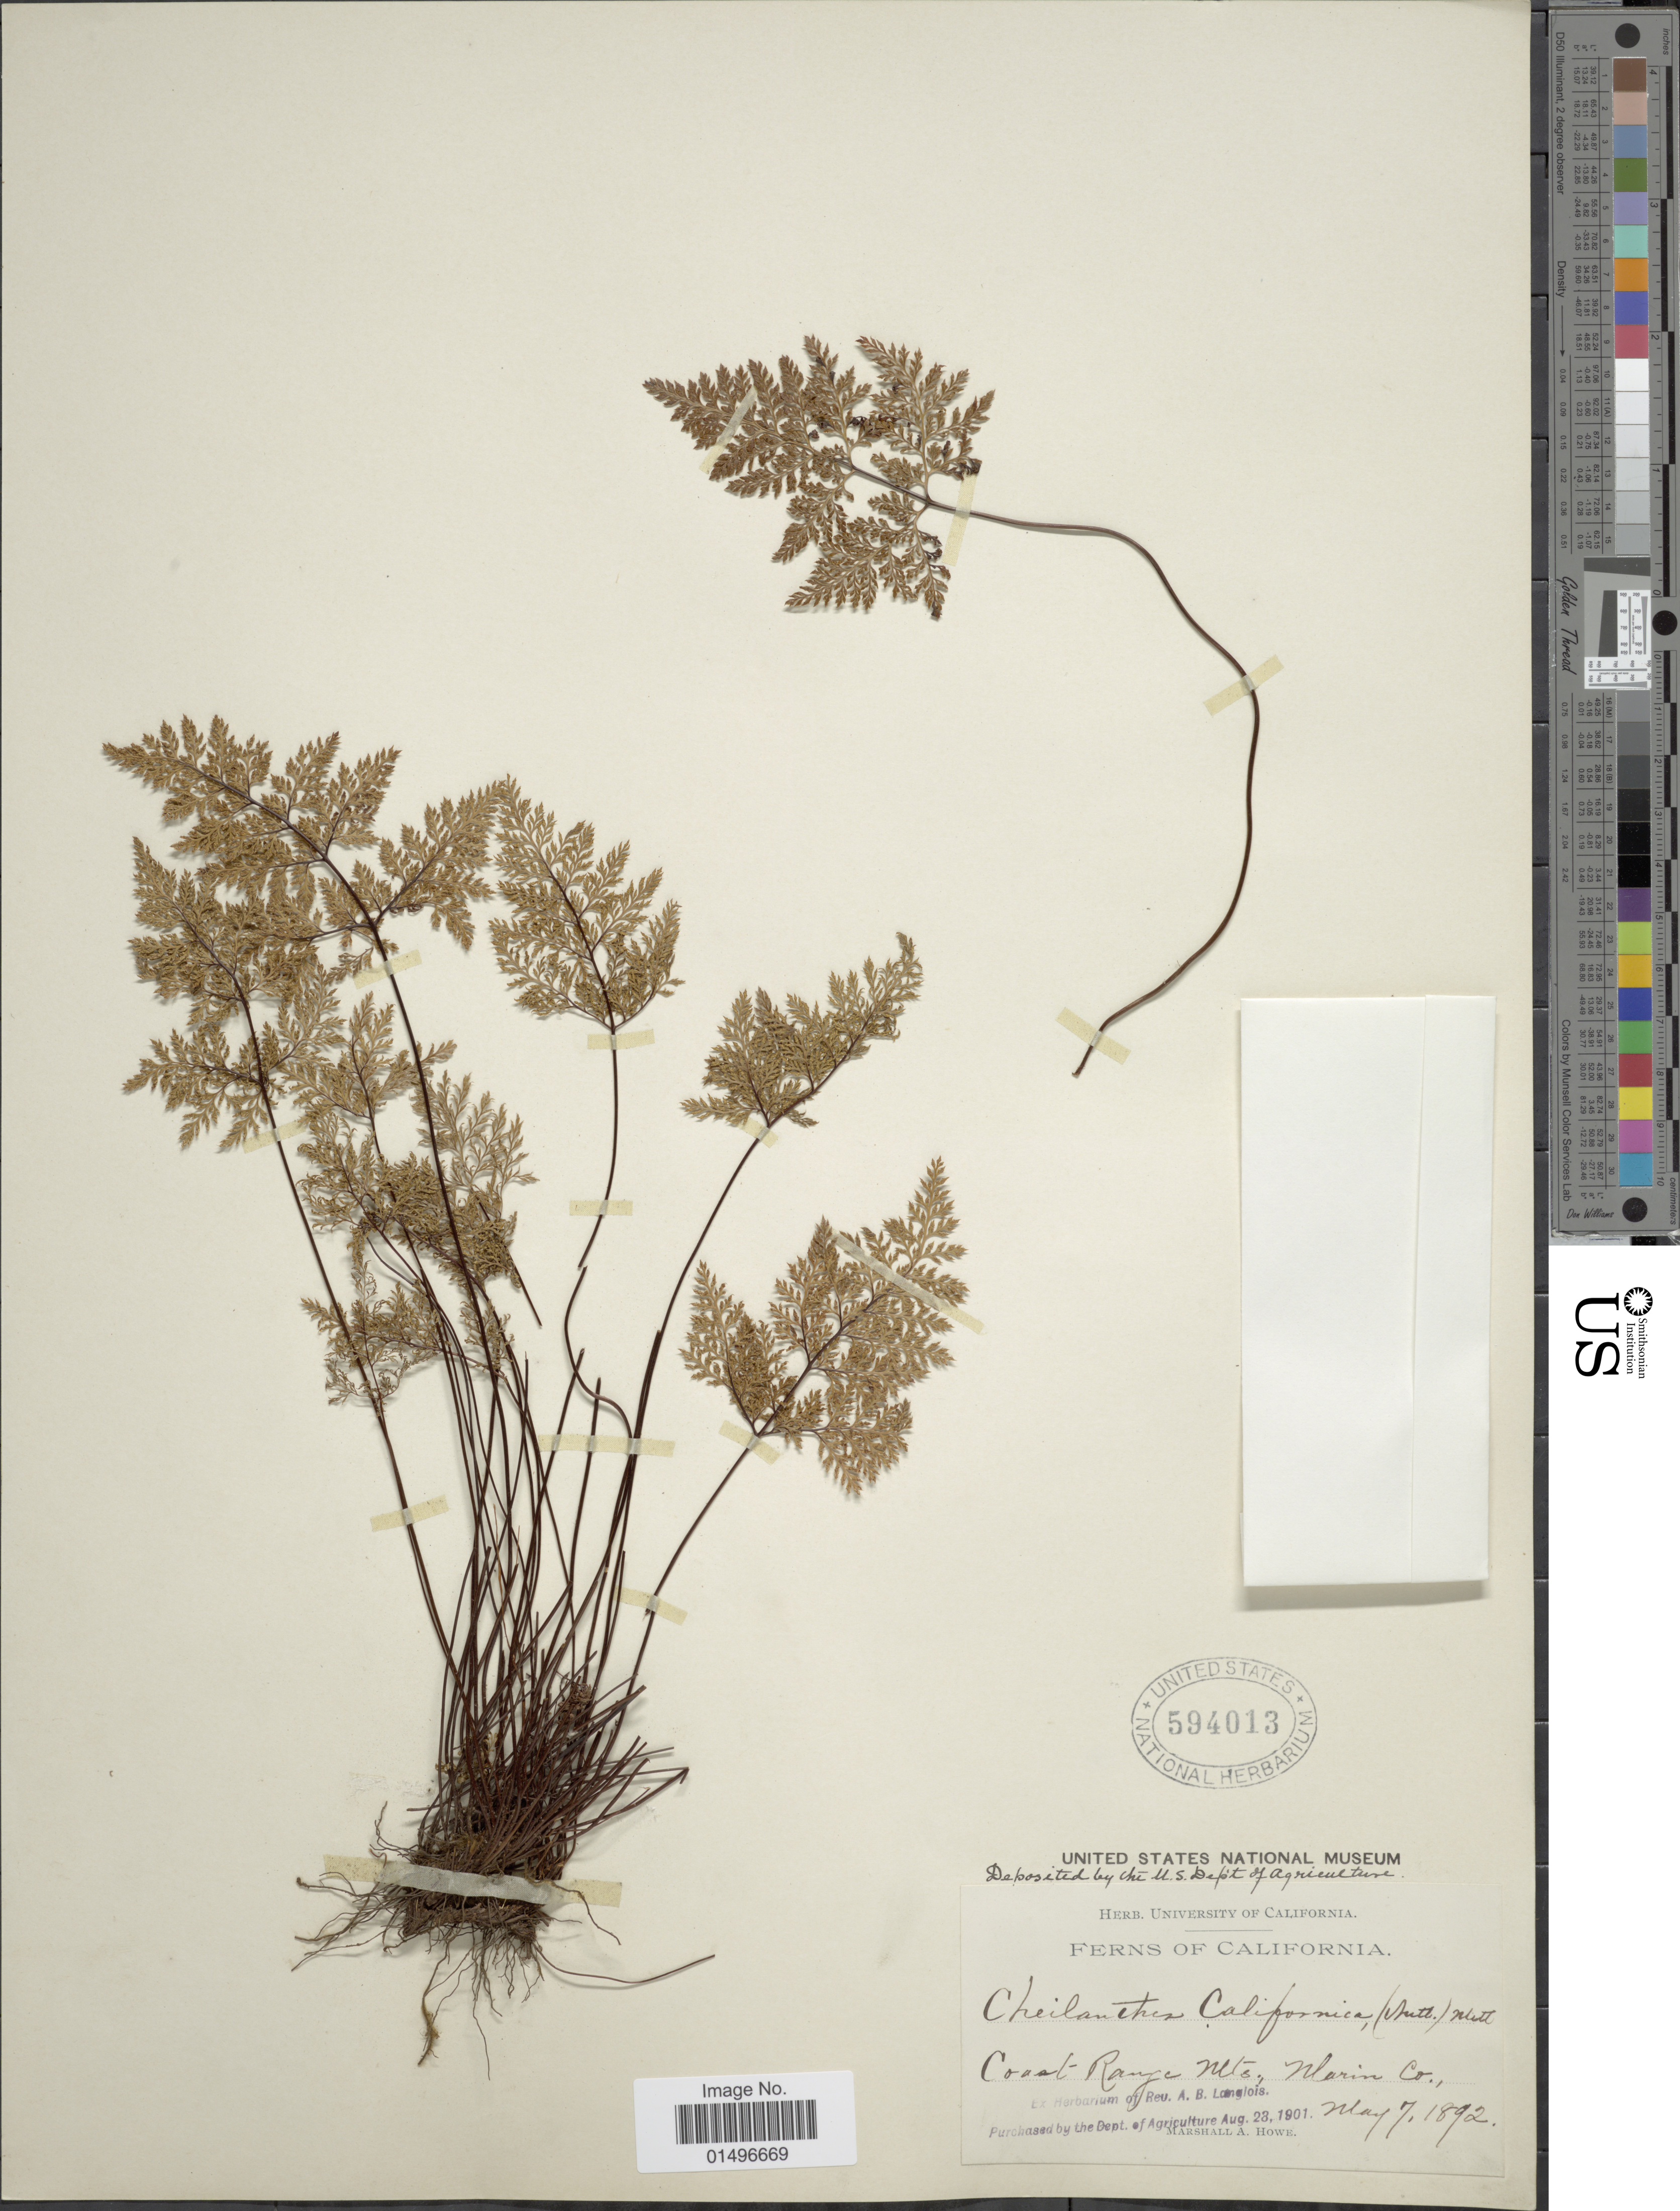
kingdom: Plantae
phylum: Tracheophyta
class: Polypodiopsida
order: Polypodiales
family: Pteridaceae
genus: Aspidotis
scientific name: Aspidotis californica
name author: (Hook.) Nutt. ex Copel.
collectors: M. A. Howe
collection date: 1892-05-07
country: United States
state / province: California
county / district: Marin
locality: California, Coast Range Mts., Marin Co.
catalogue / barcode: US 594013